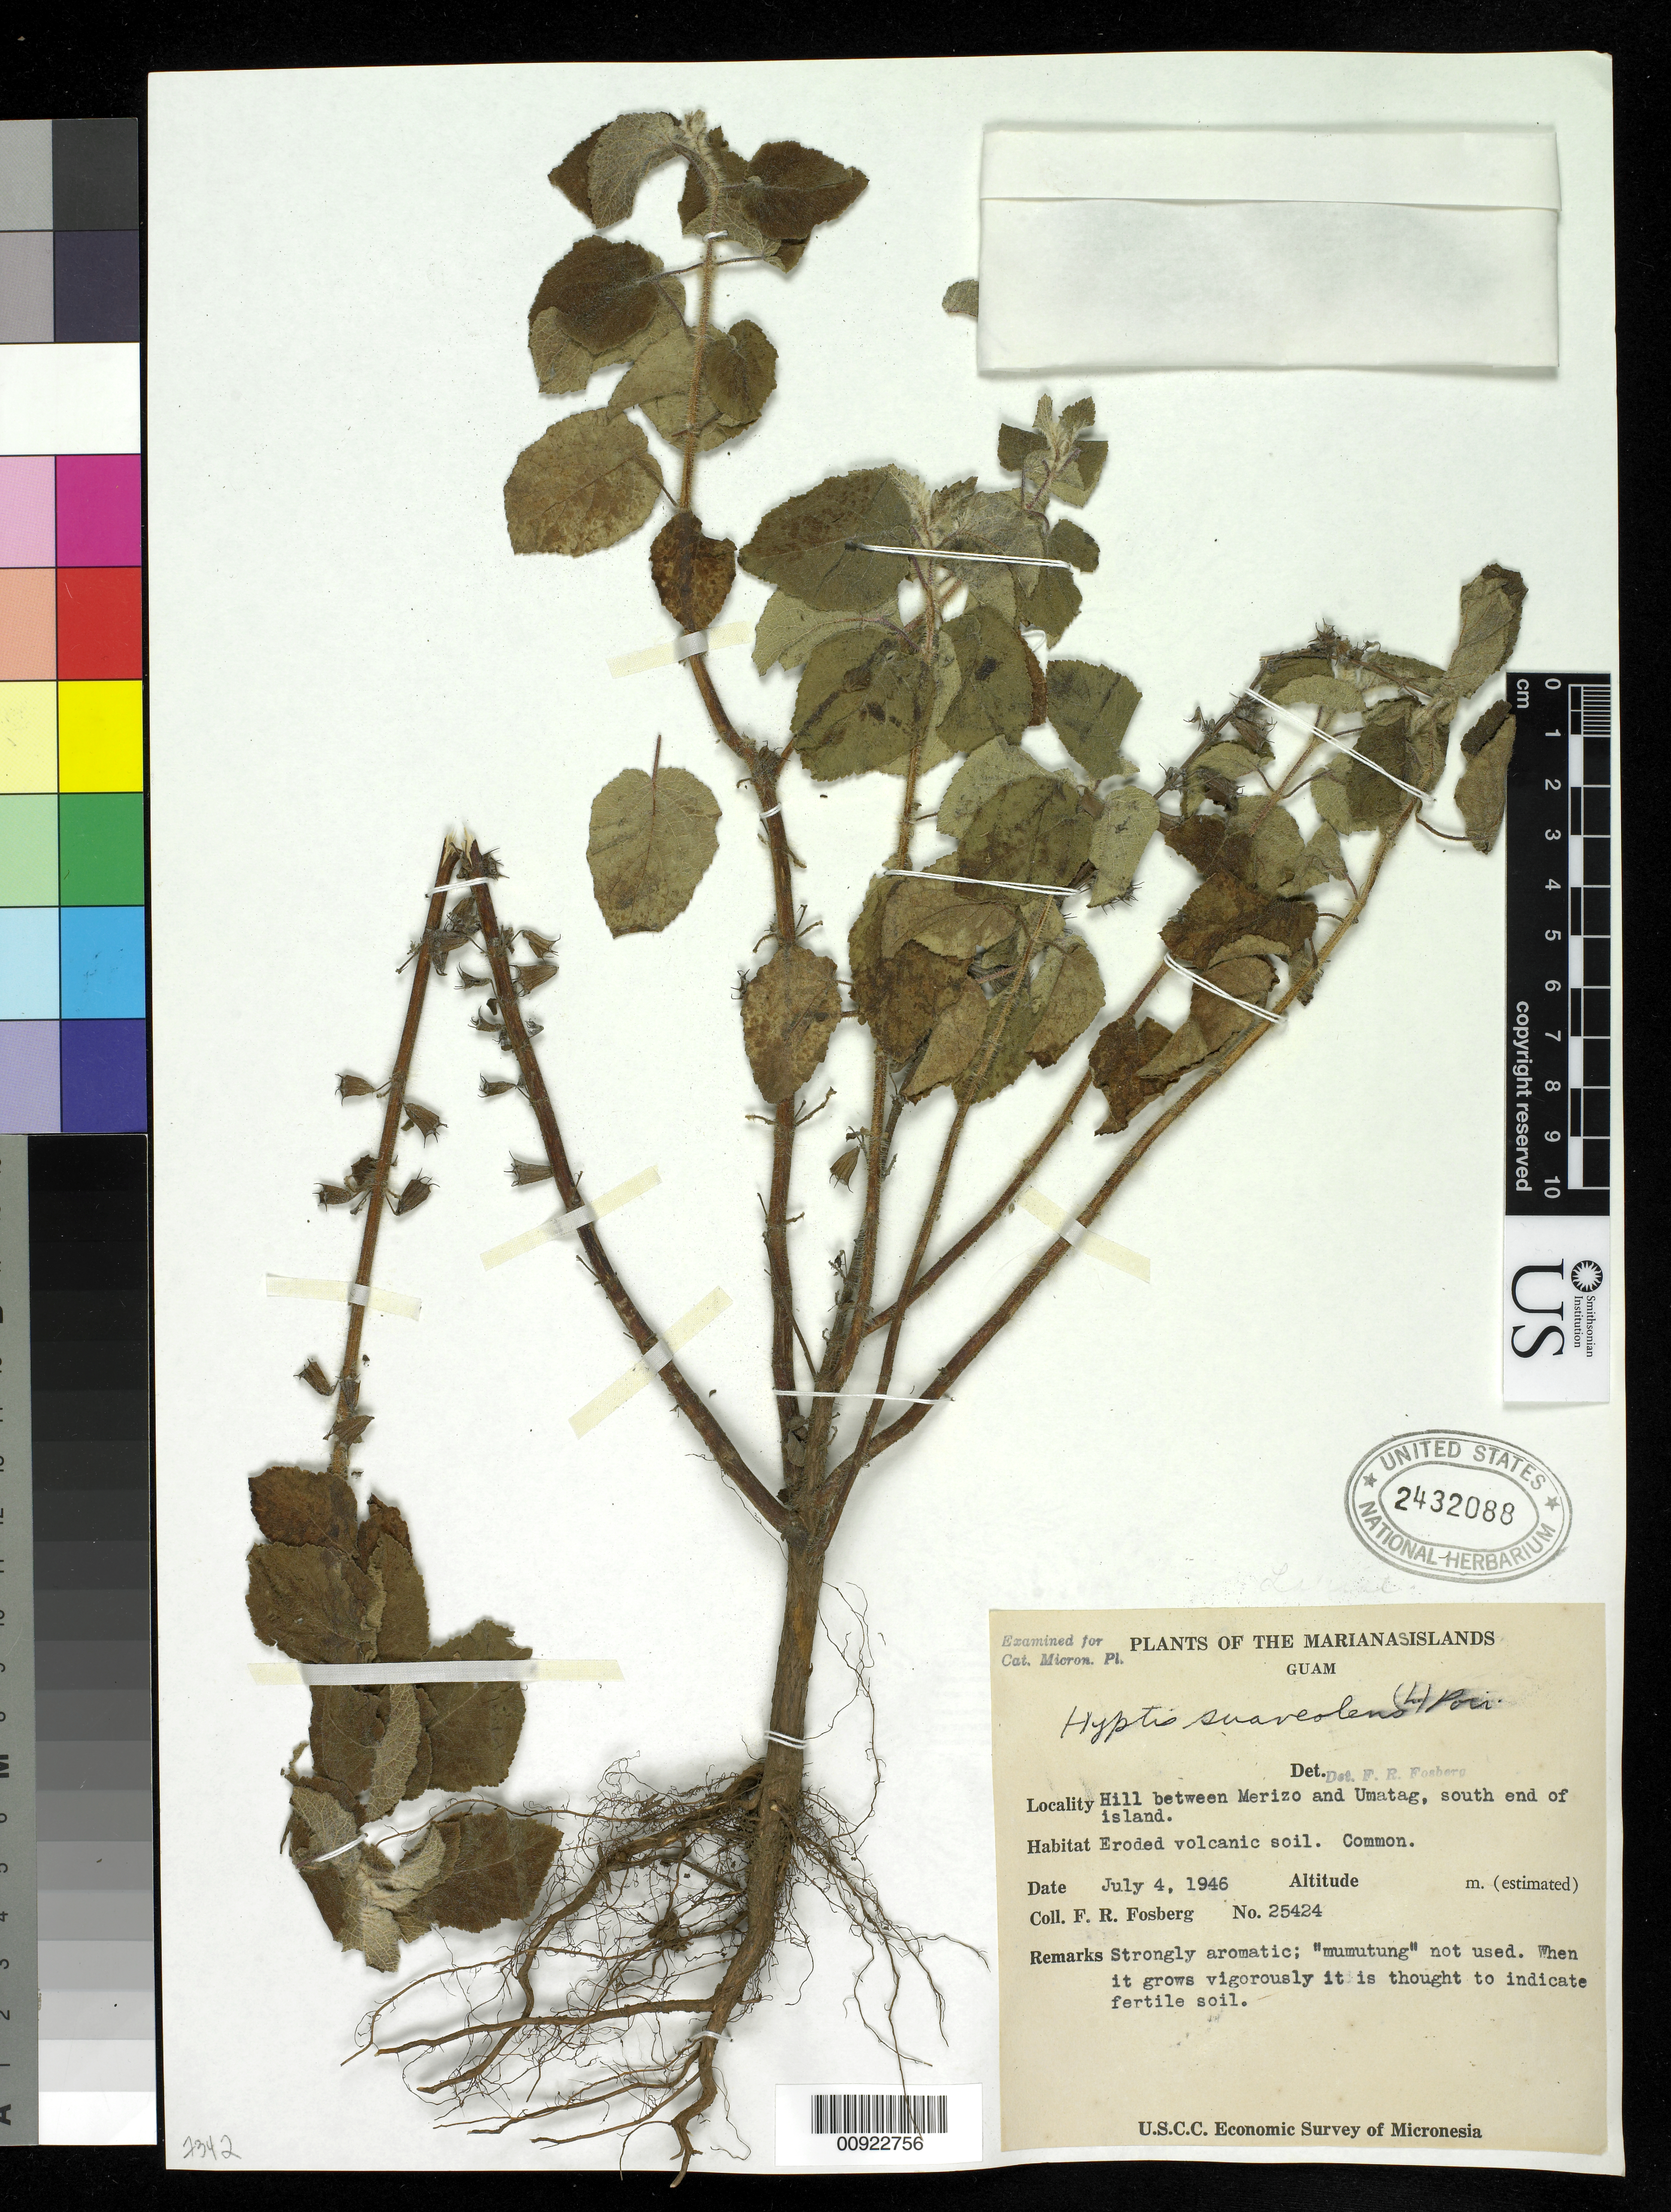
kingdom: Plantae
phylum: Tracheophyta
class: Magnoliopsida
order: Lamiales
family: Lamiaceae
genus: Mesosphaerum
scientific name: Mesosphaerum suaveolens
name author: (L.) Kuntze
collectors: F. R. Fosberg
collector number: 25424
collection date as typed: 04 Jul 1946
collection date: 1946-07-04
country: Guam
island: Guam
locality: Hill between Merizo and Umatag, S end of island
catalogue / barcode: US 2432088